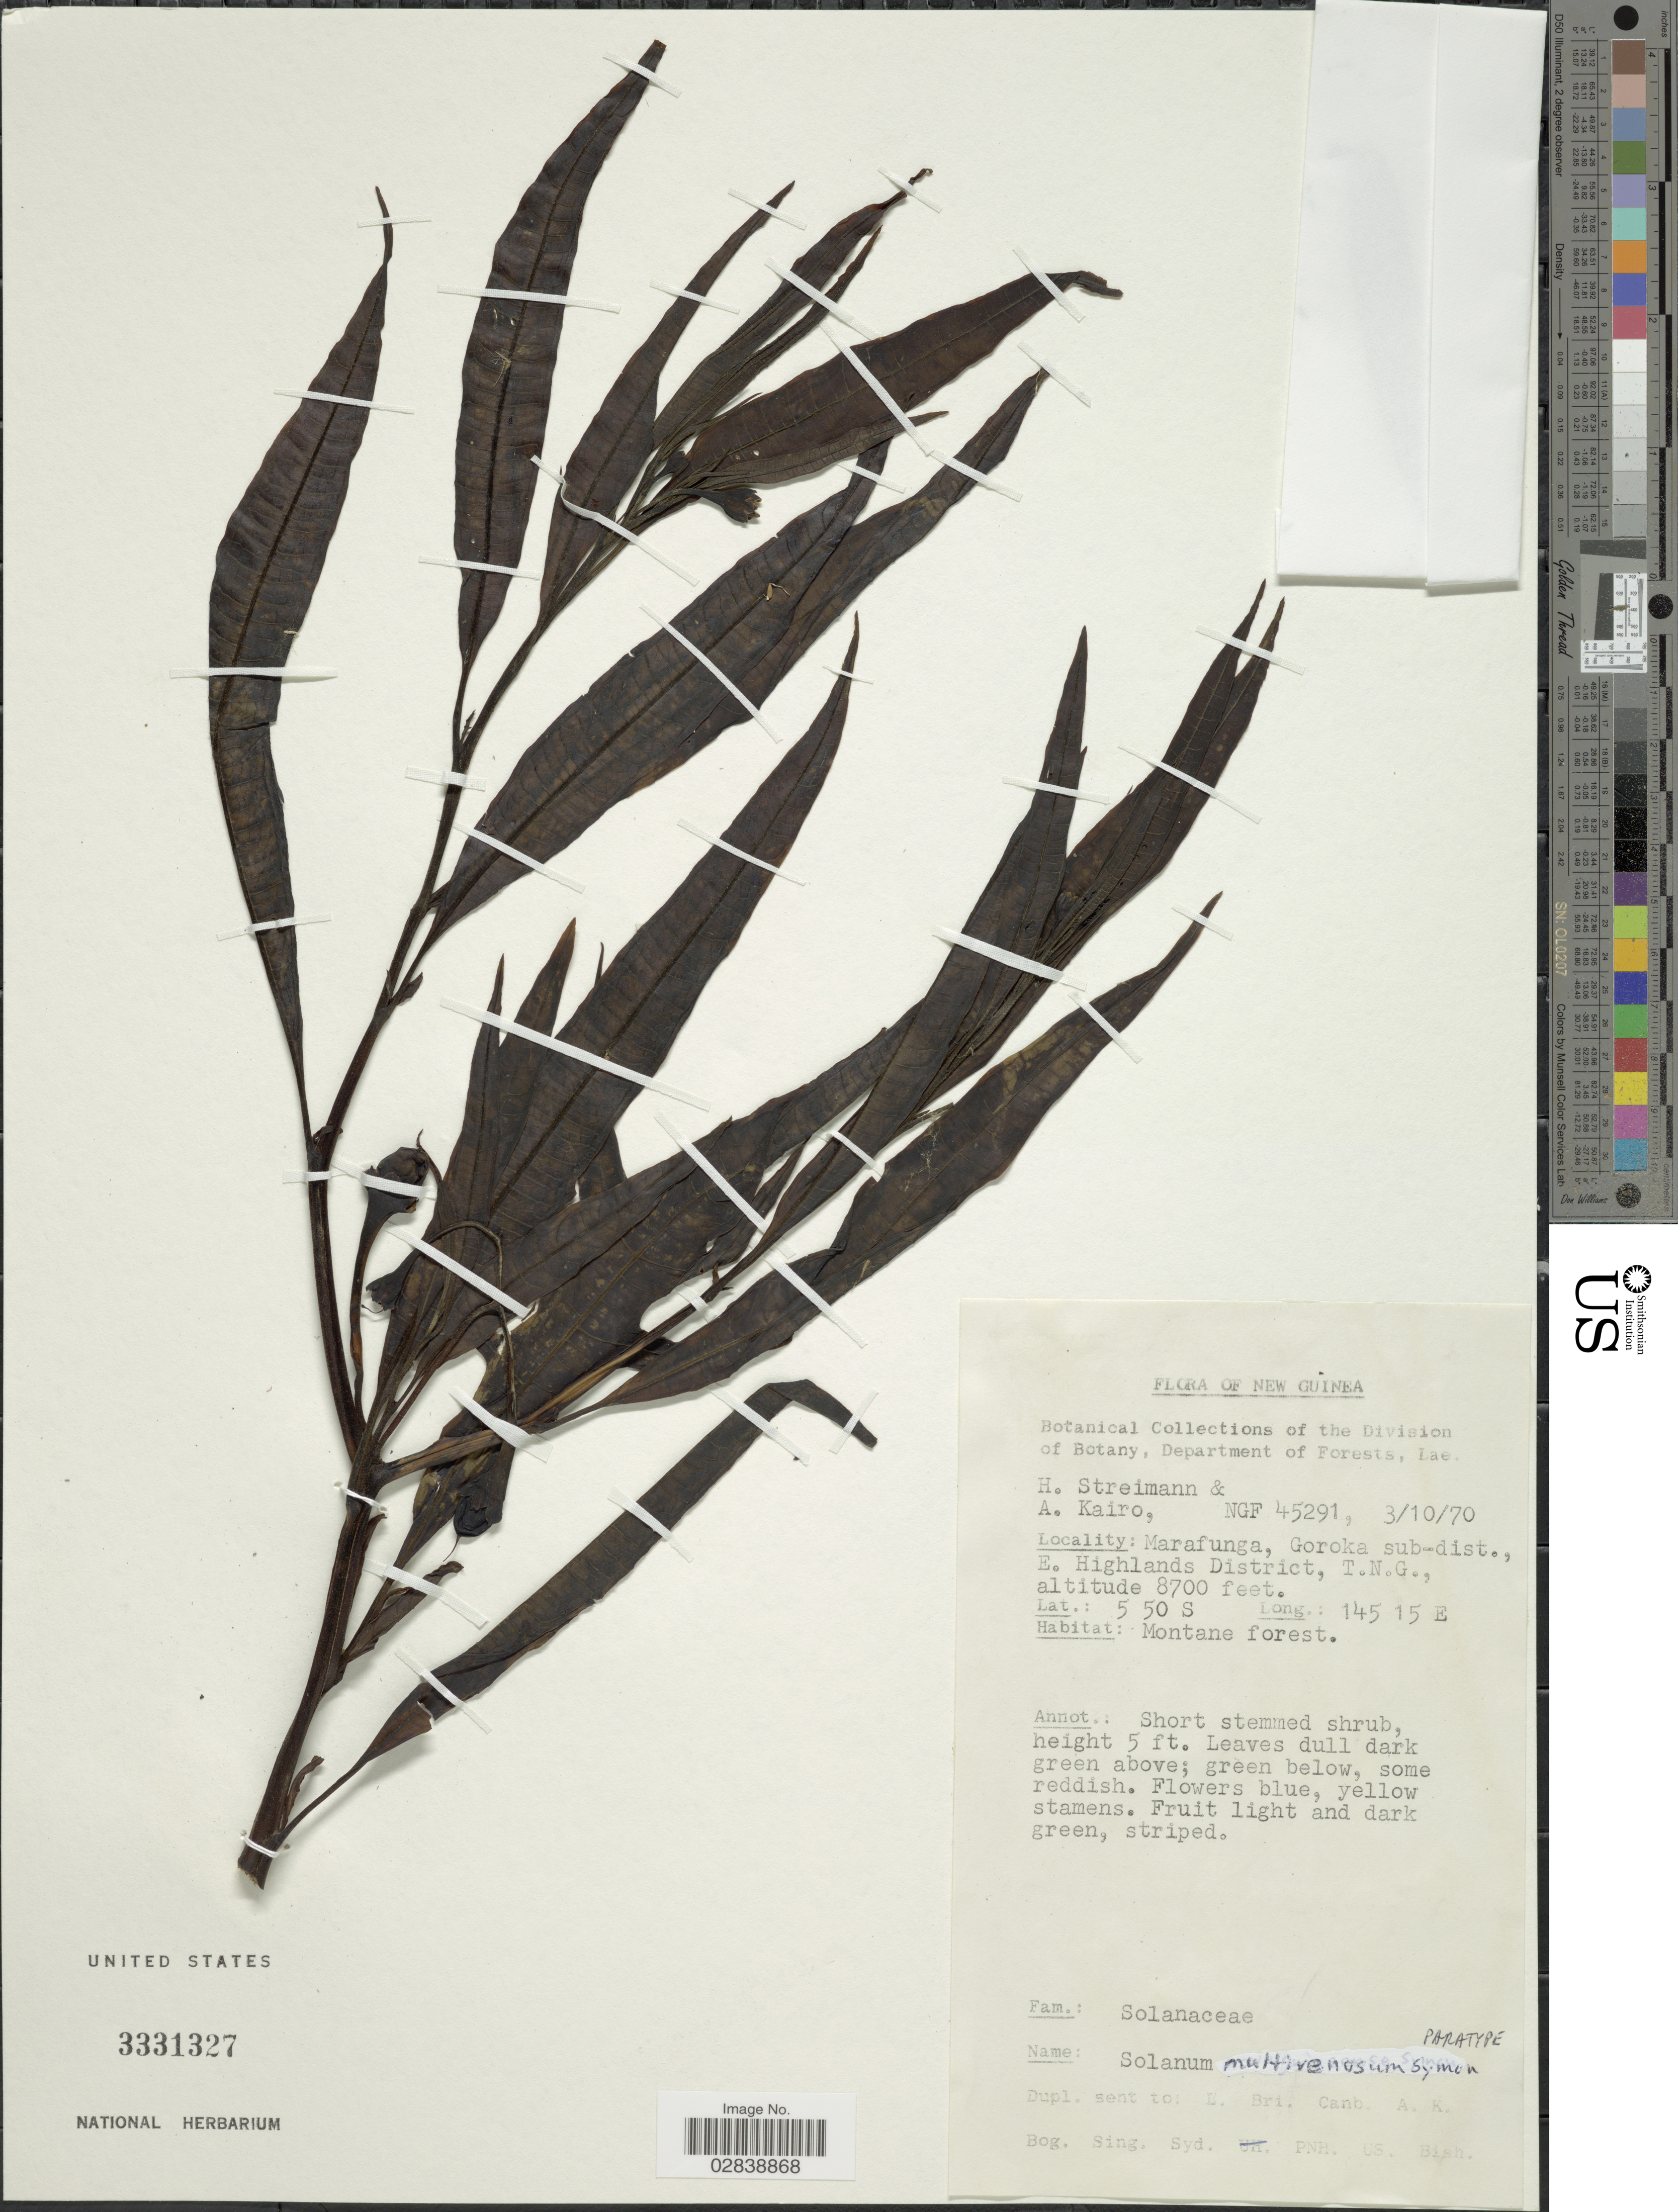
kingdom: Plantae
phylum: Tracheophyta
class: Magnoliopsida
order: Solanales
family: Solanaceae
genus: Solanum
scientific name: Solanum multivenosum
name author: Symon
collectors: H. Streimann & A. Kairo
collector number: NGF45291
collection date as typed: Transcribed d/m/y: 3/10/70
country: Papua New Guinea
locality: New Guinea. Marafunga, Goroka sub-dist., E. Highlands District, T.N.G.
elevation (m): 2652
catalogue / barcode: US 3331327